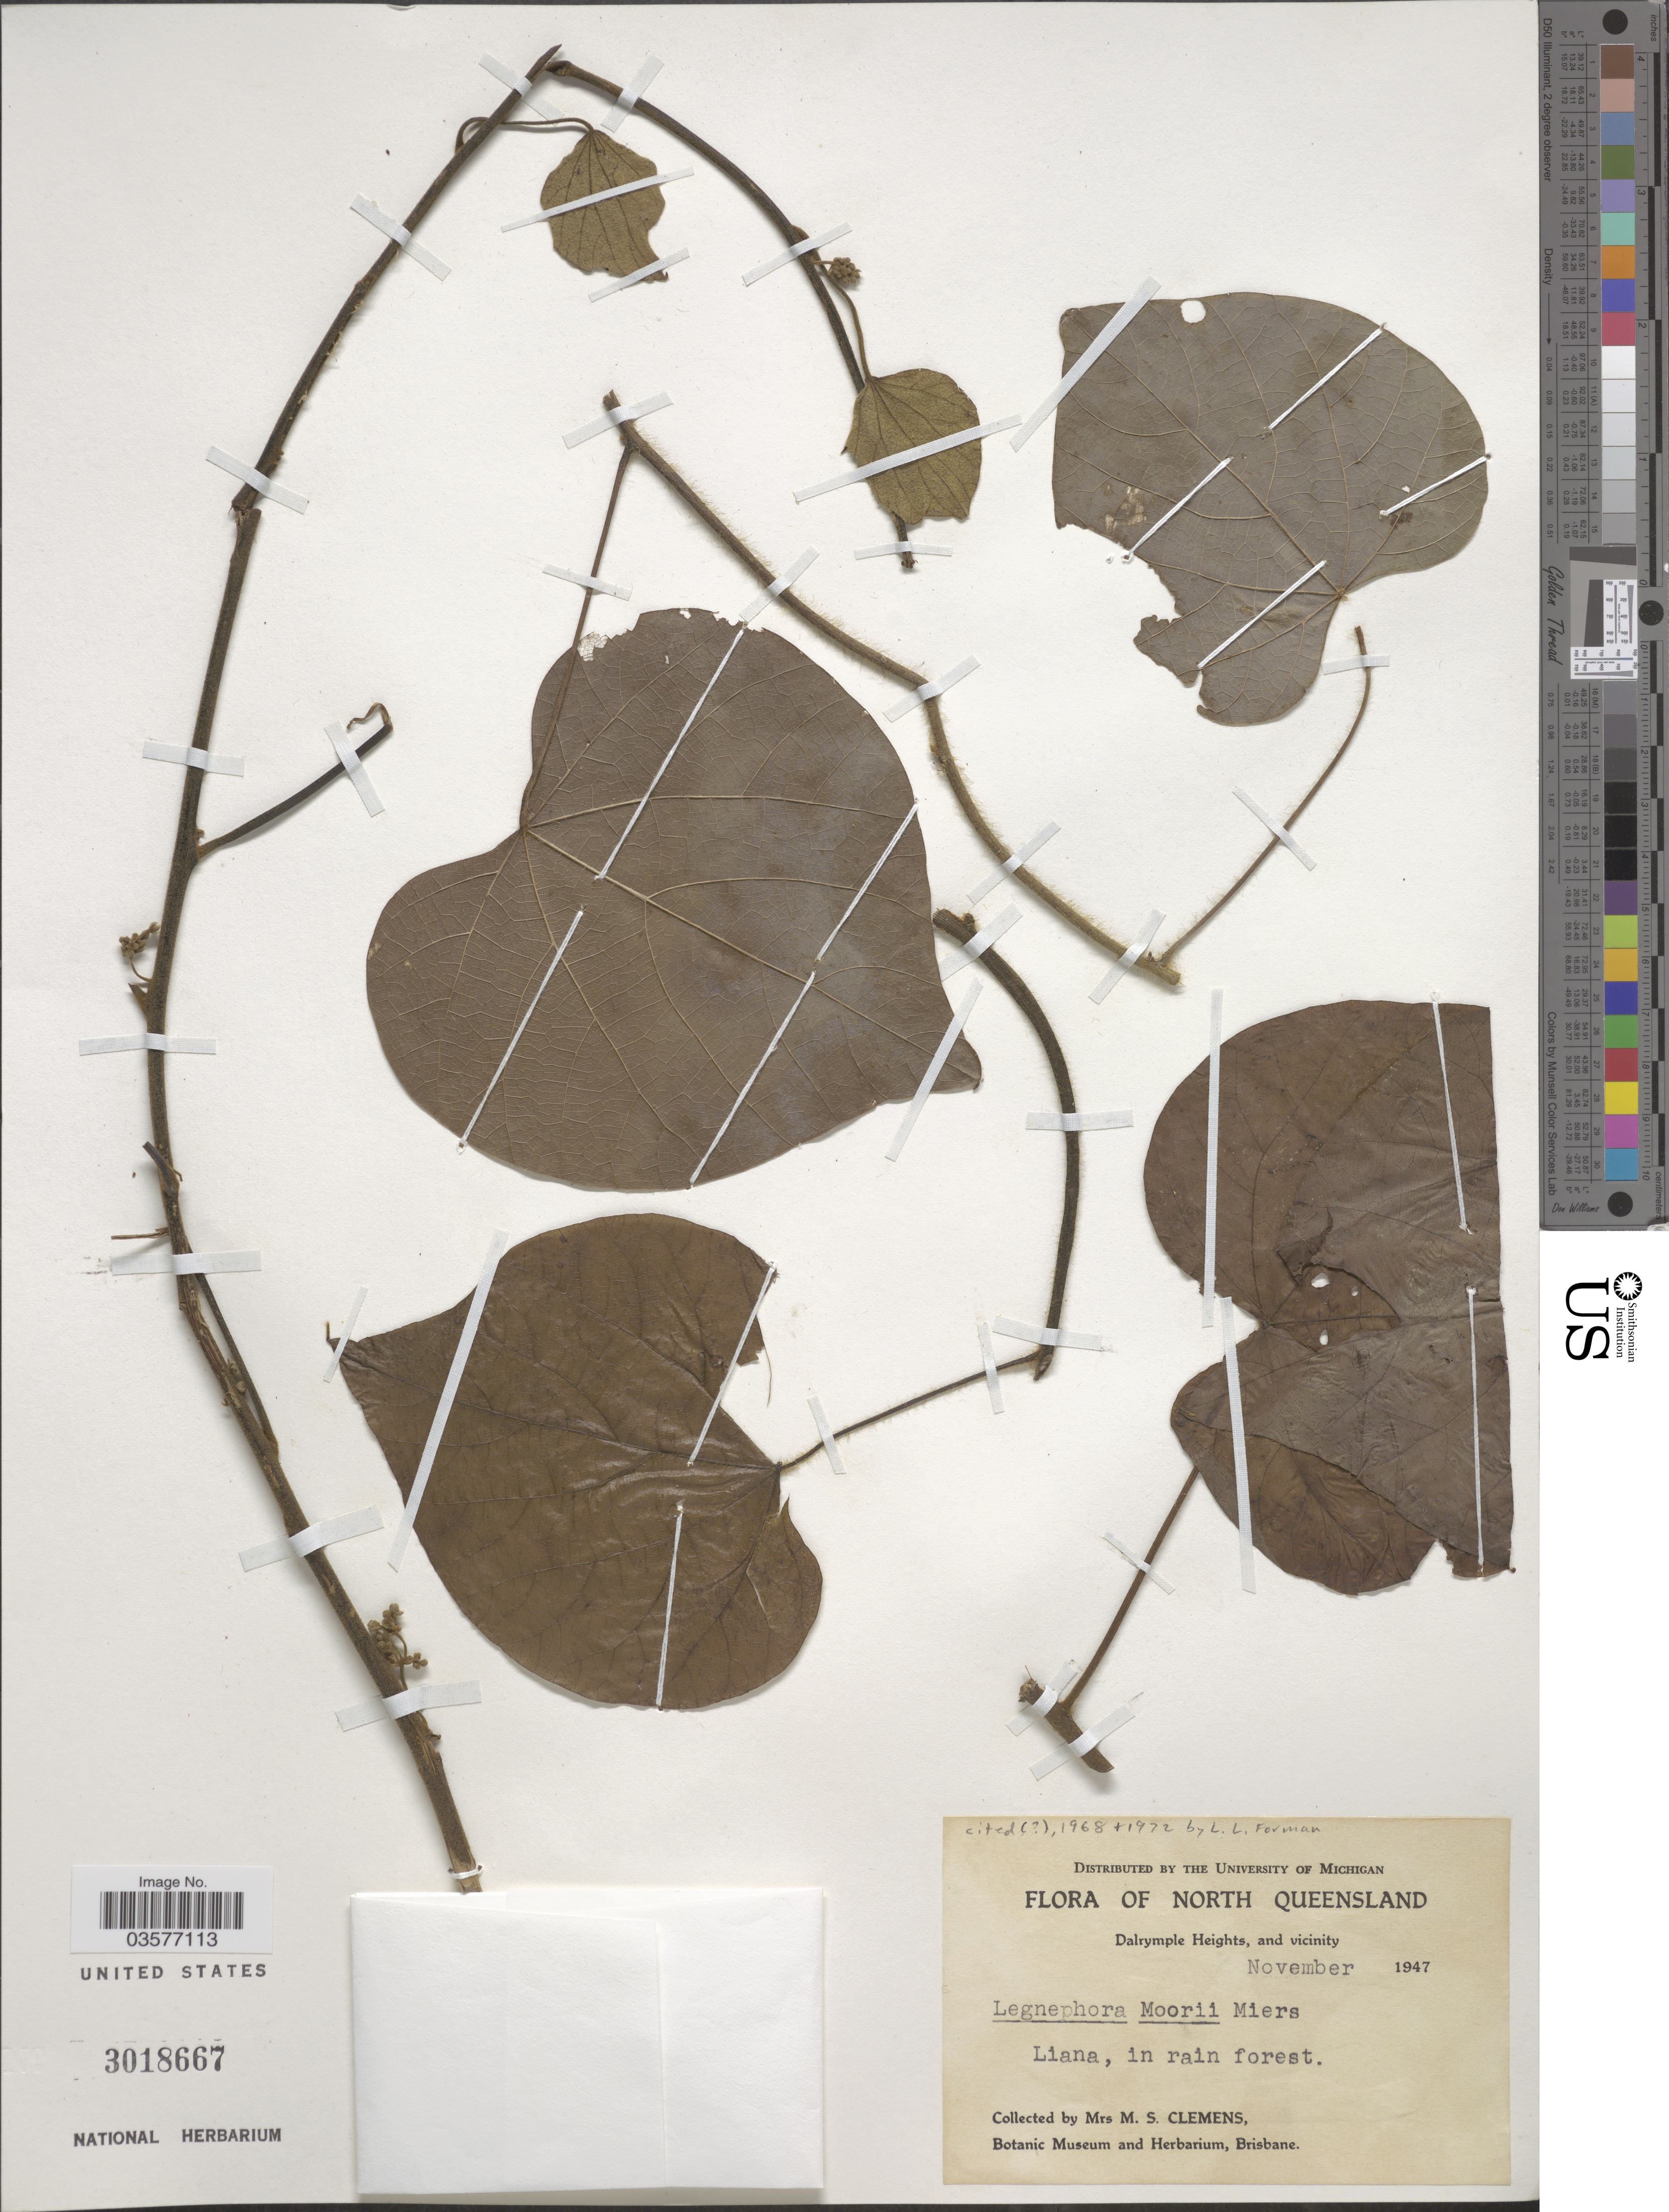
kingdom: Plantae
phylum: Tracheophyta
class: Magnoliopsida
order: Ranunculales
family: Menispermaceae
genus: Legnephora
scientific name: Legnephora moorei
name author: (F. Muell.) Miers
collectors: M. S. Clemens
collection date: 1947-11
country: Australia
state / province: Queensland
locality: North Queensland. Dalrymple Heights, and vicinity. Liana.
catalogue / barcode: US 3018667